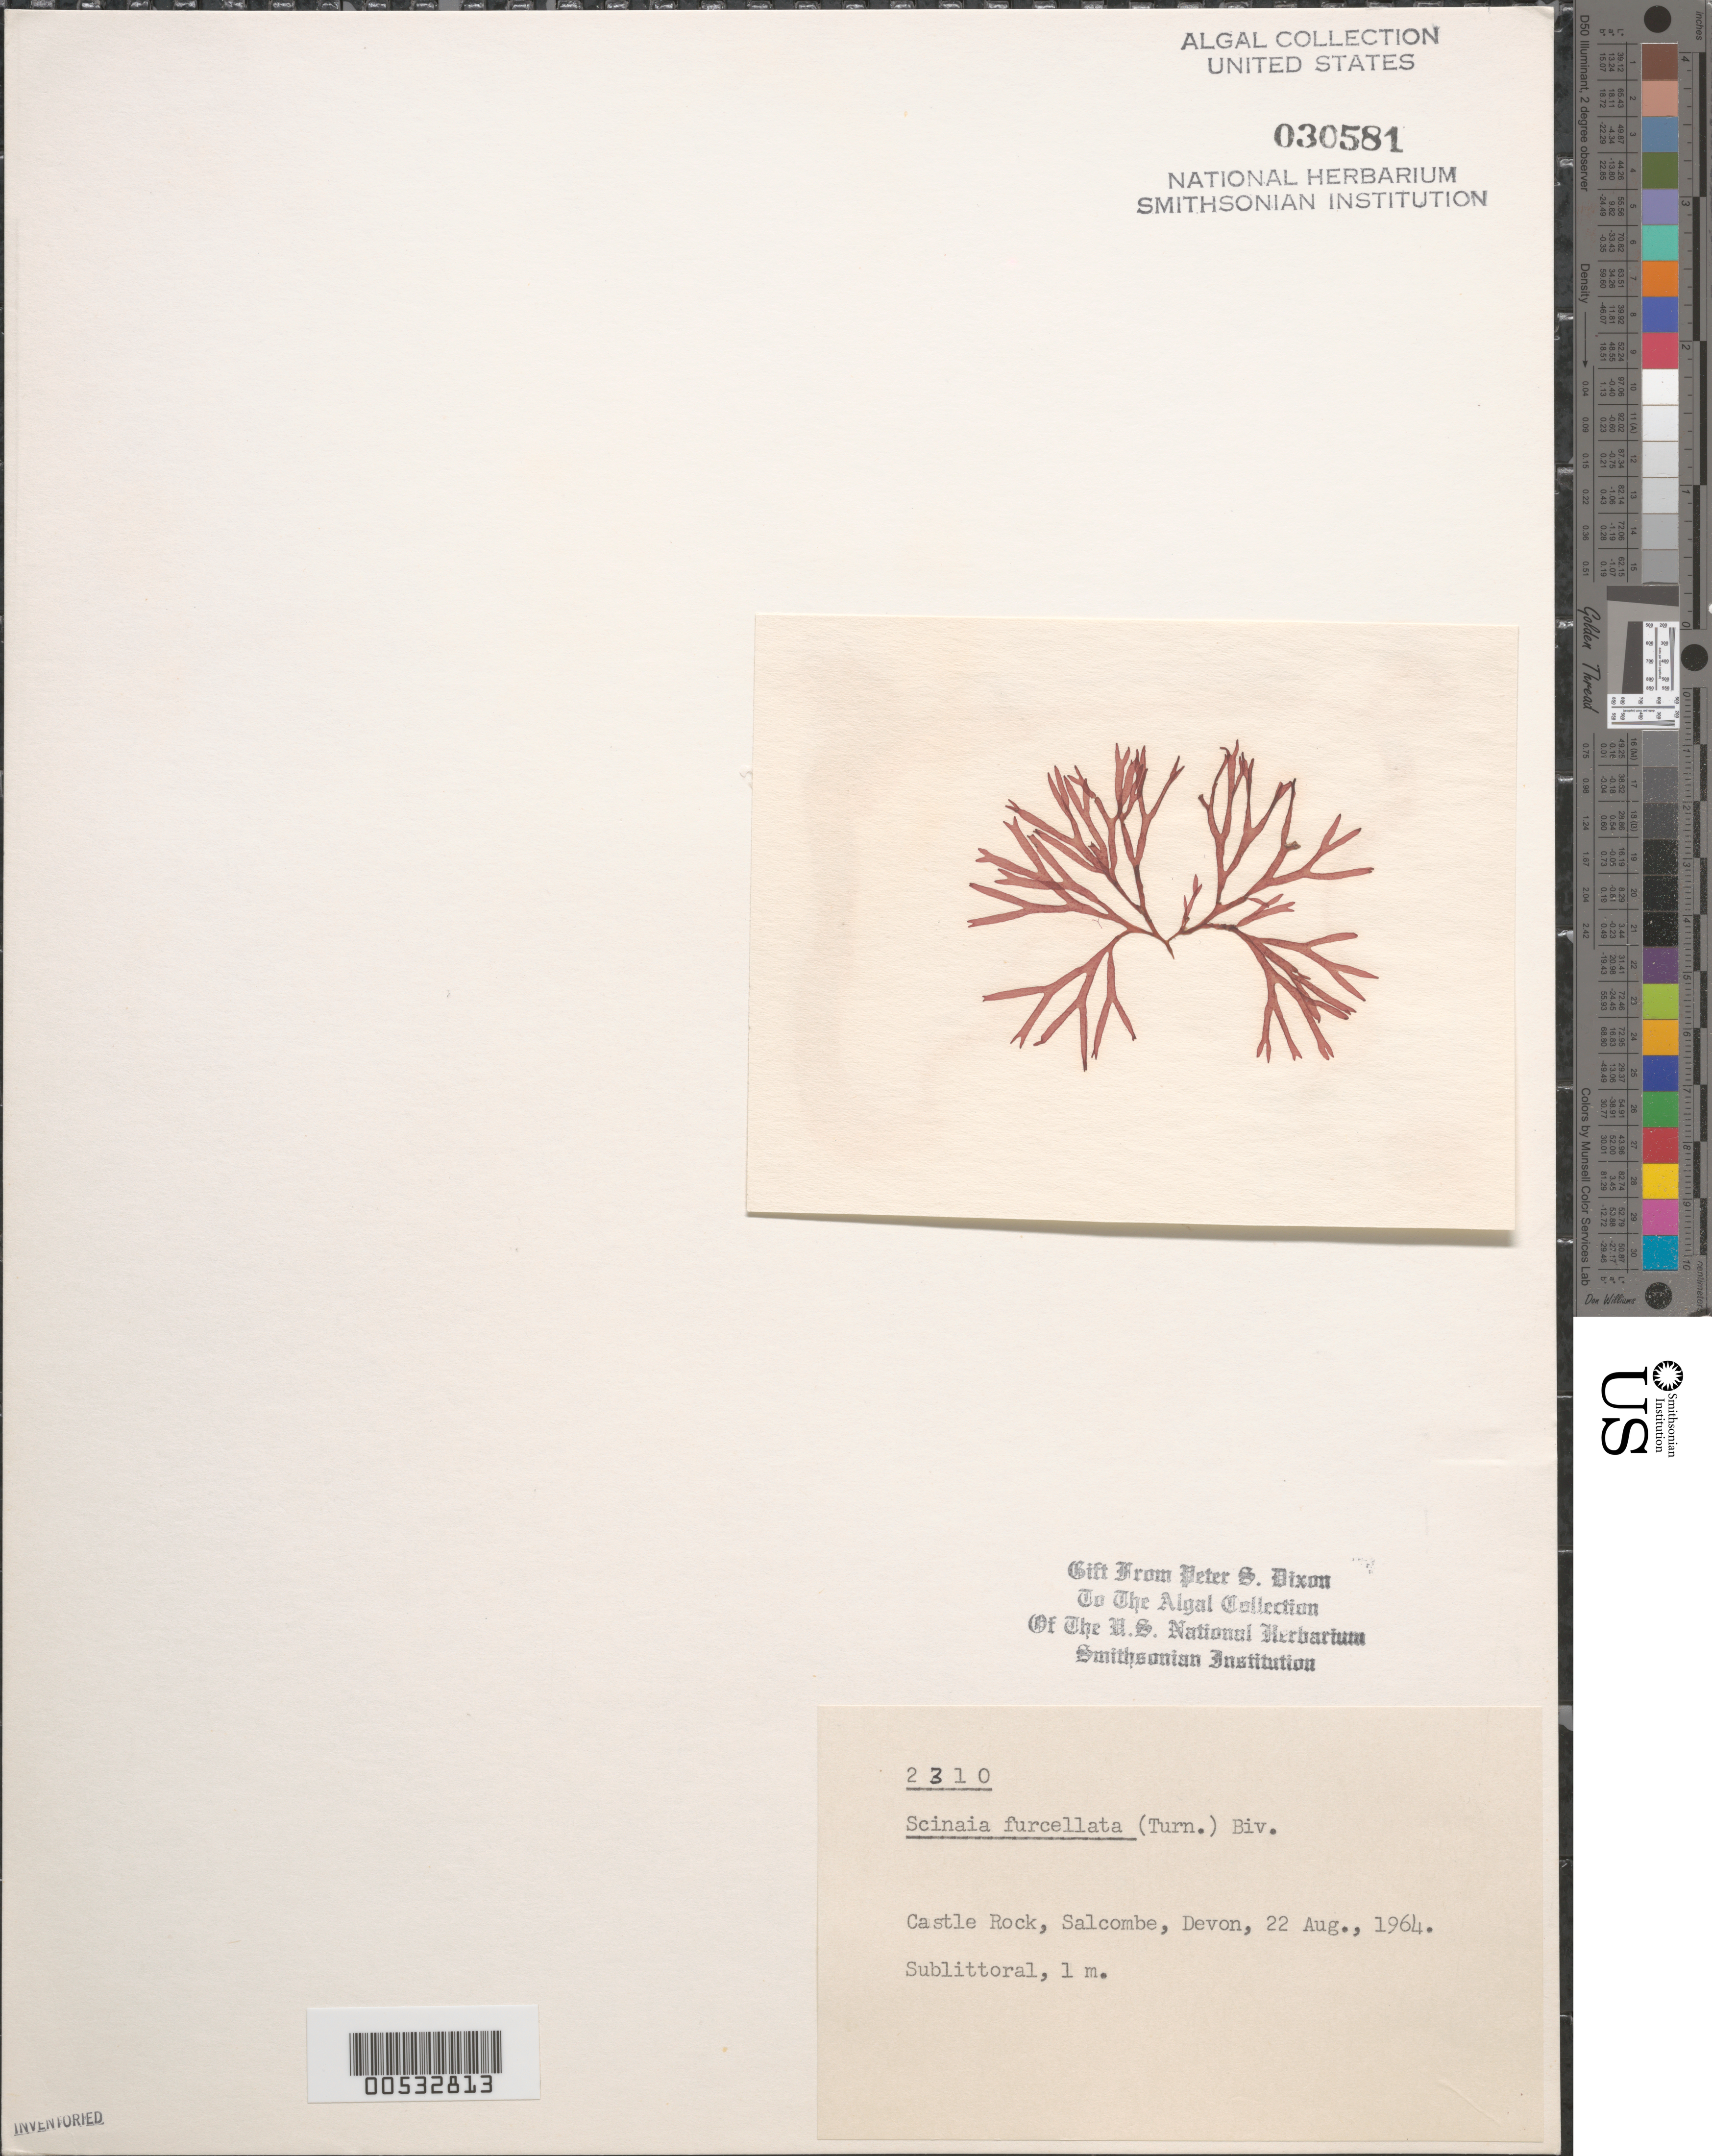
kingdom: Plantae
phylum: Rhodophyta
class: Florideophyceae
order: Nemaliales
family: Scinaiaceae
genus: Scinaia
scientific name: Scinaia furcellata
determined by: Dixon, P. S.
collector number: PSD 2310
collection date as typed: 22 Aug 1964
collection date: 1964-08-22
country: United Kingdom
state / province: England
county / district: Devon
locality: Castle Rock, Salcombe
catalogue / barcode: US 30581